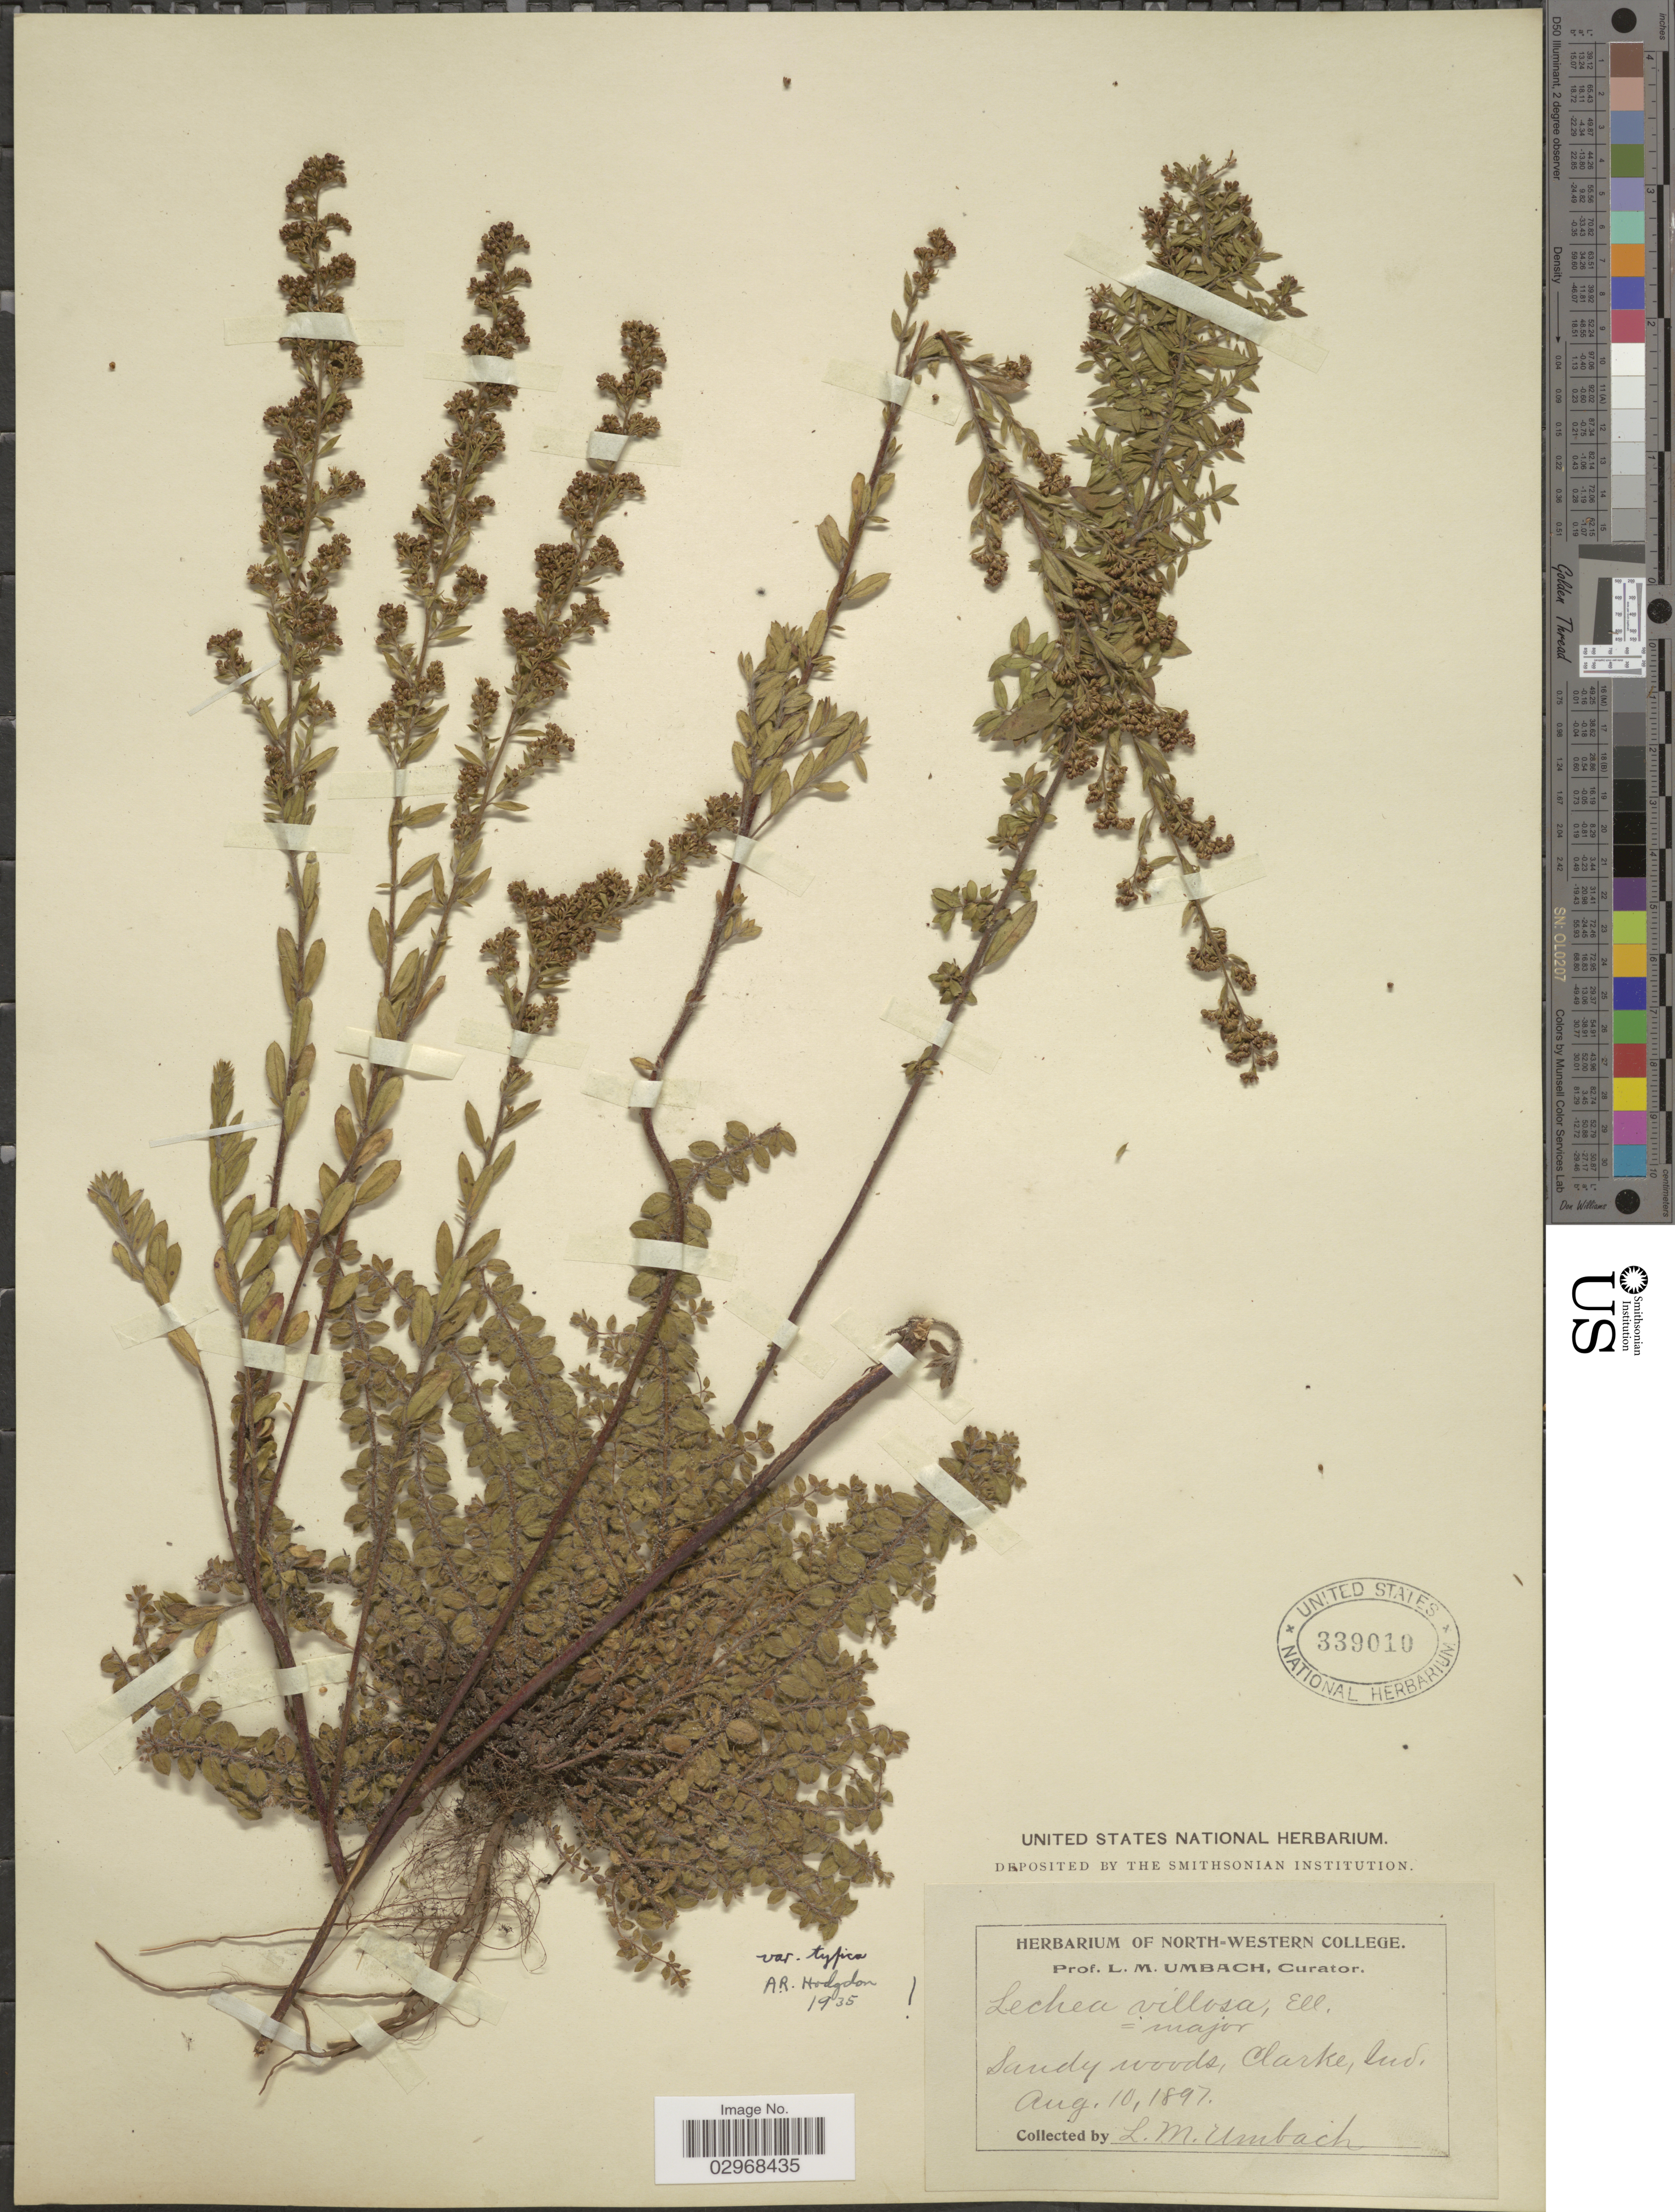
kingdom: Plantae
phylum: Tracheophyta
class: Magnoliopsida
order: Malvales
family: Cistaceae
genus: Lechea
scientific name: Lechea villosa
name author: Elliott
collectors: L. M. Umbach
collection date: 1897-08-10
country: United States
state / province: Indiana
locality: Clarke, Ind.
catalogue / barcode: US 339010